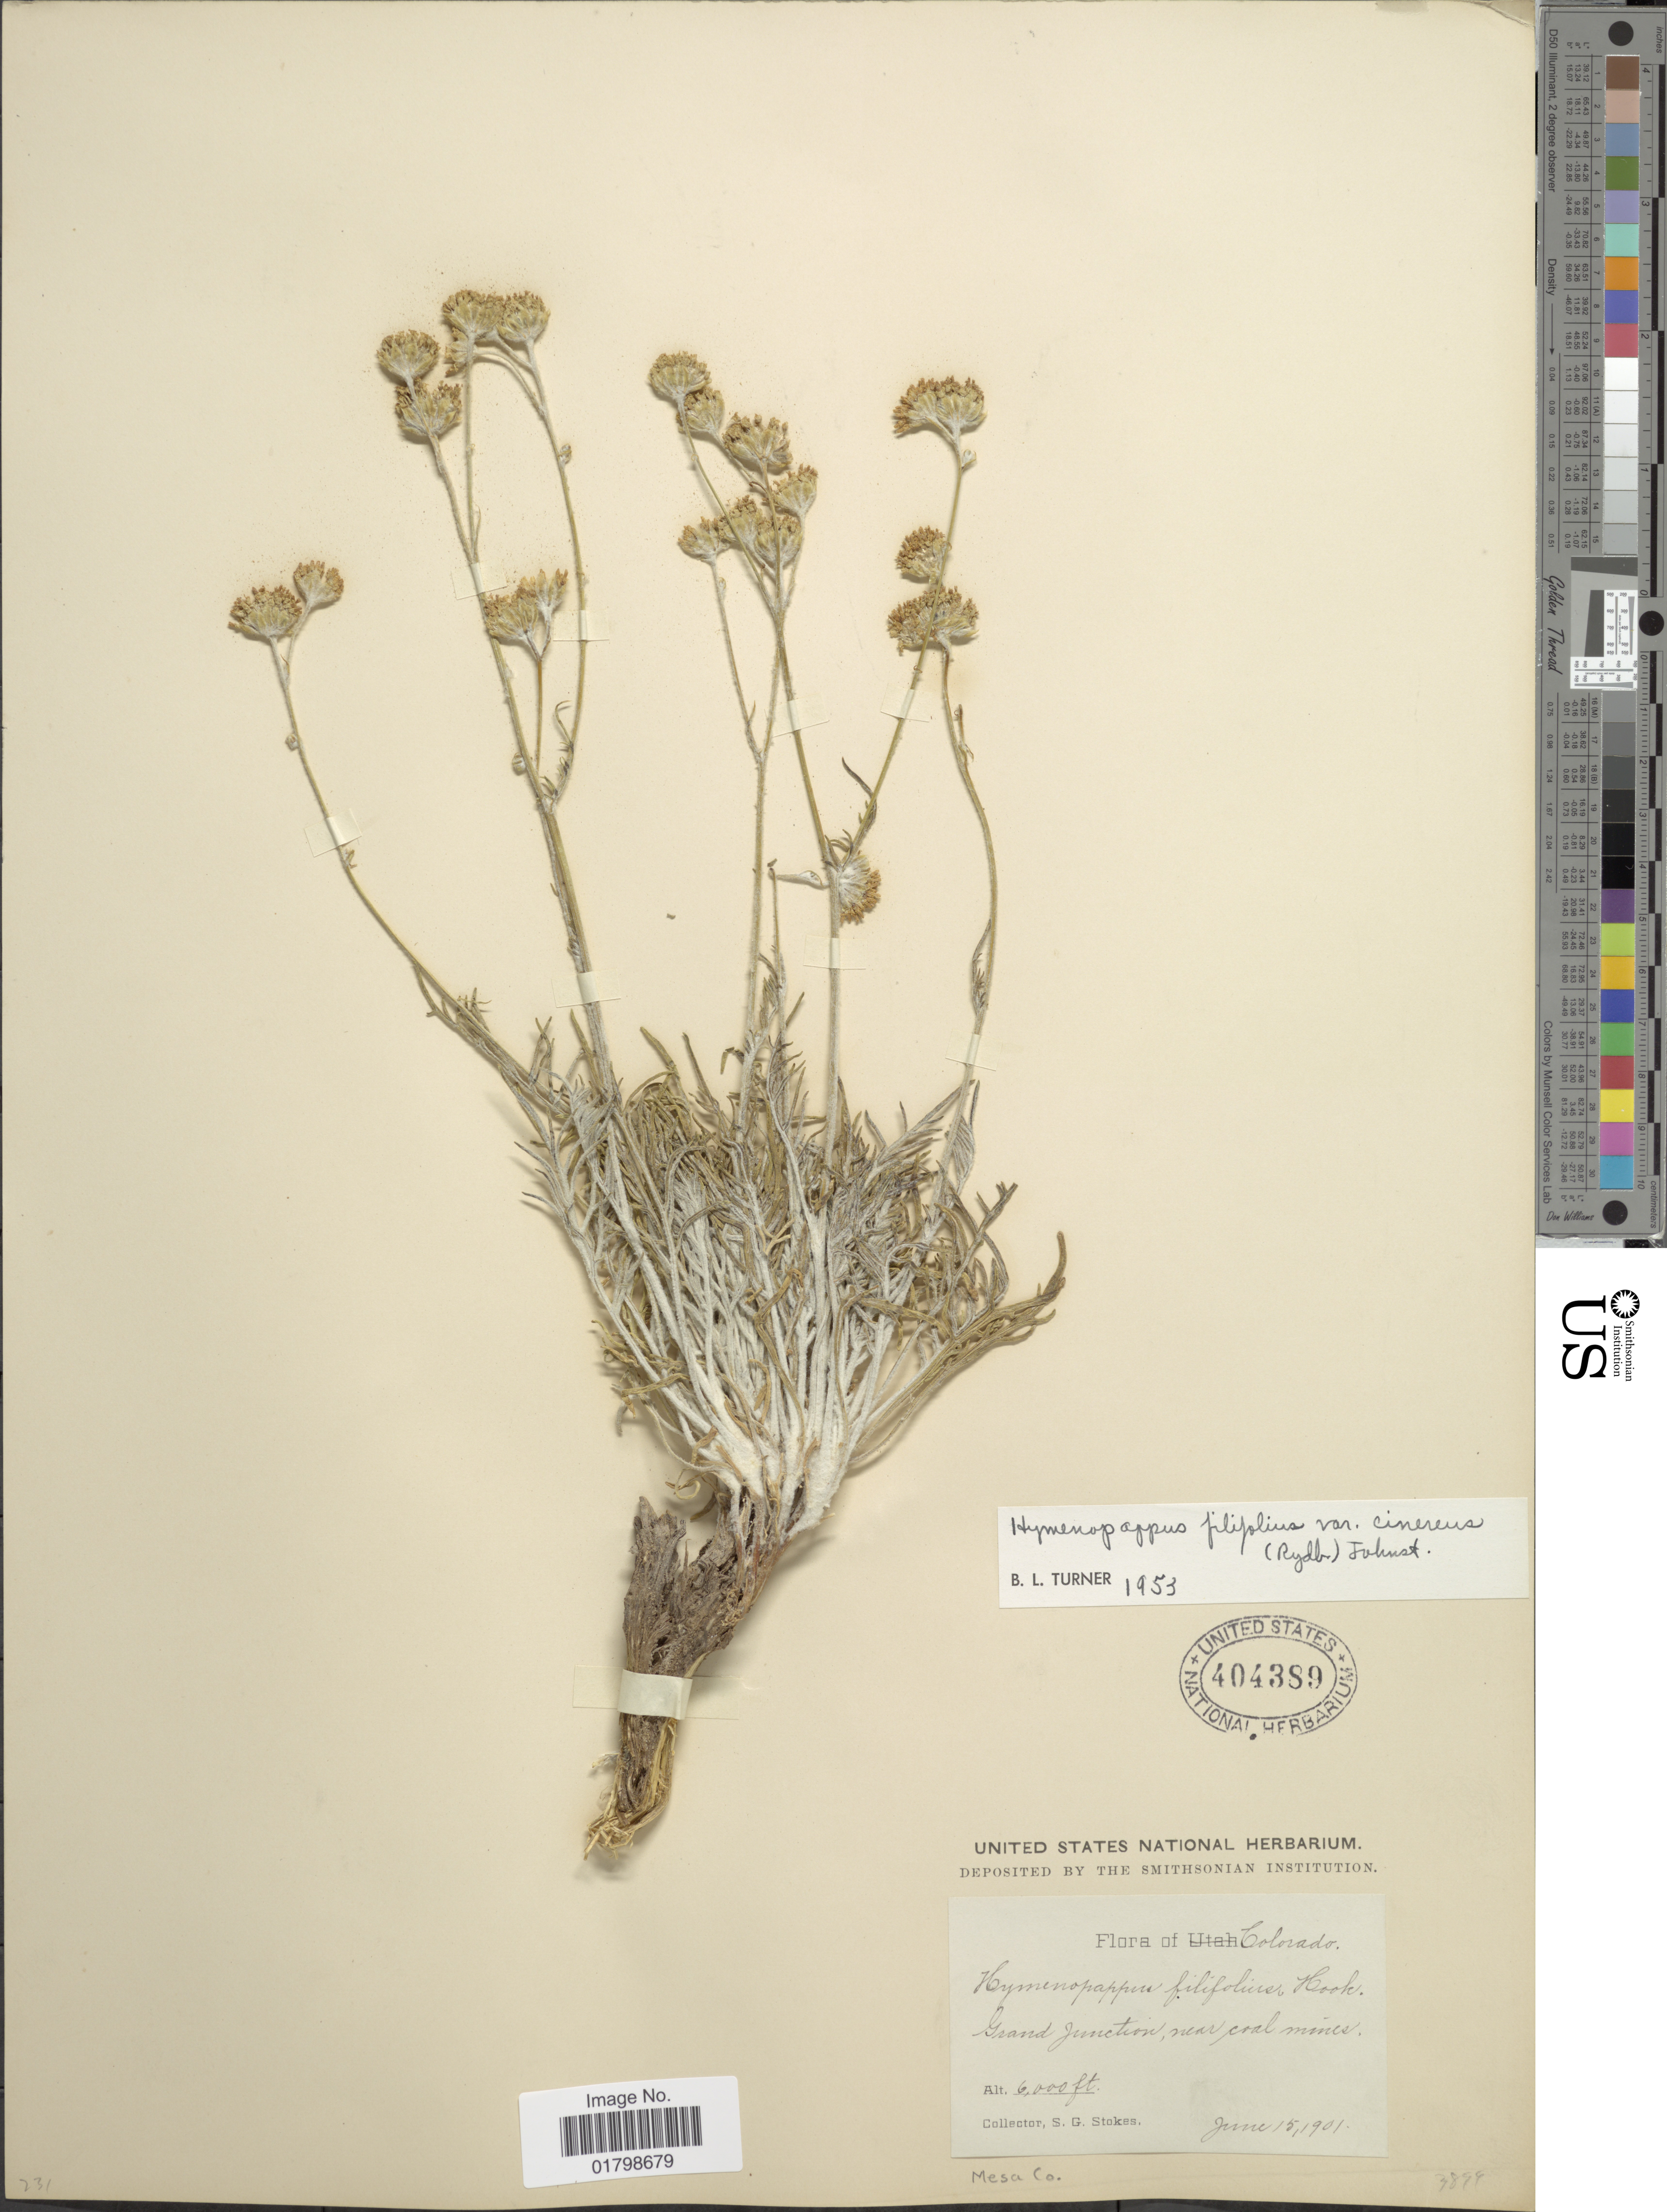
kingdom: Plantae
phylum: Tracheophyta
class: Magnoliopsida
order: Asterales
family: Asteraceae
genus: Hymenopappus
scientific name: Hymenopappus filifolius var. cinereus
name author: (Rydb.) I.M. Johnst.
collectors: S. G. Stokes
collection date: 1901-06-15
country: United States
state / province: Colorado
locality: Grand Junction, near coal mines, Mesa Co.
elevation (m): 1829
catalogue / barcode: US 404389